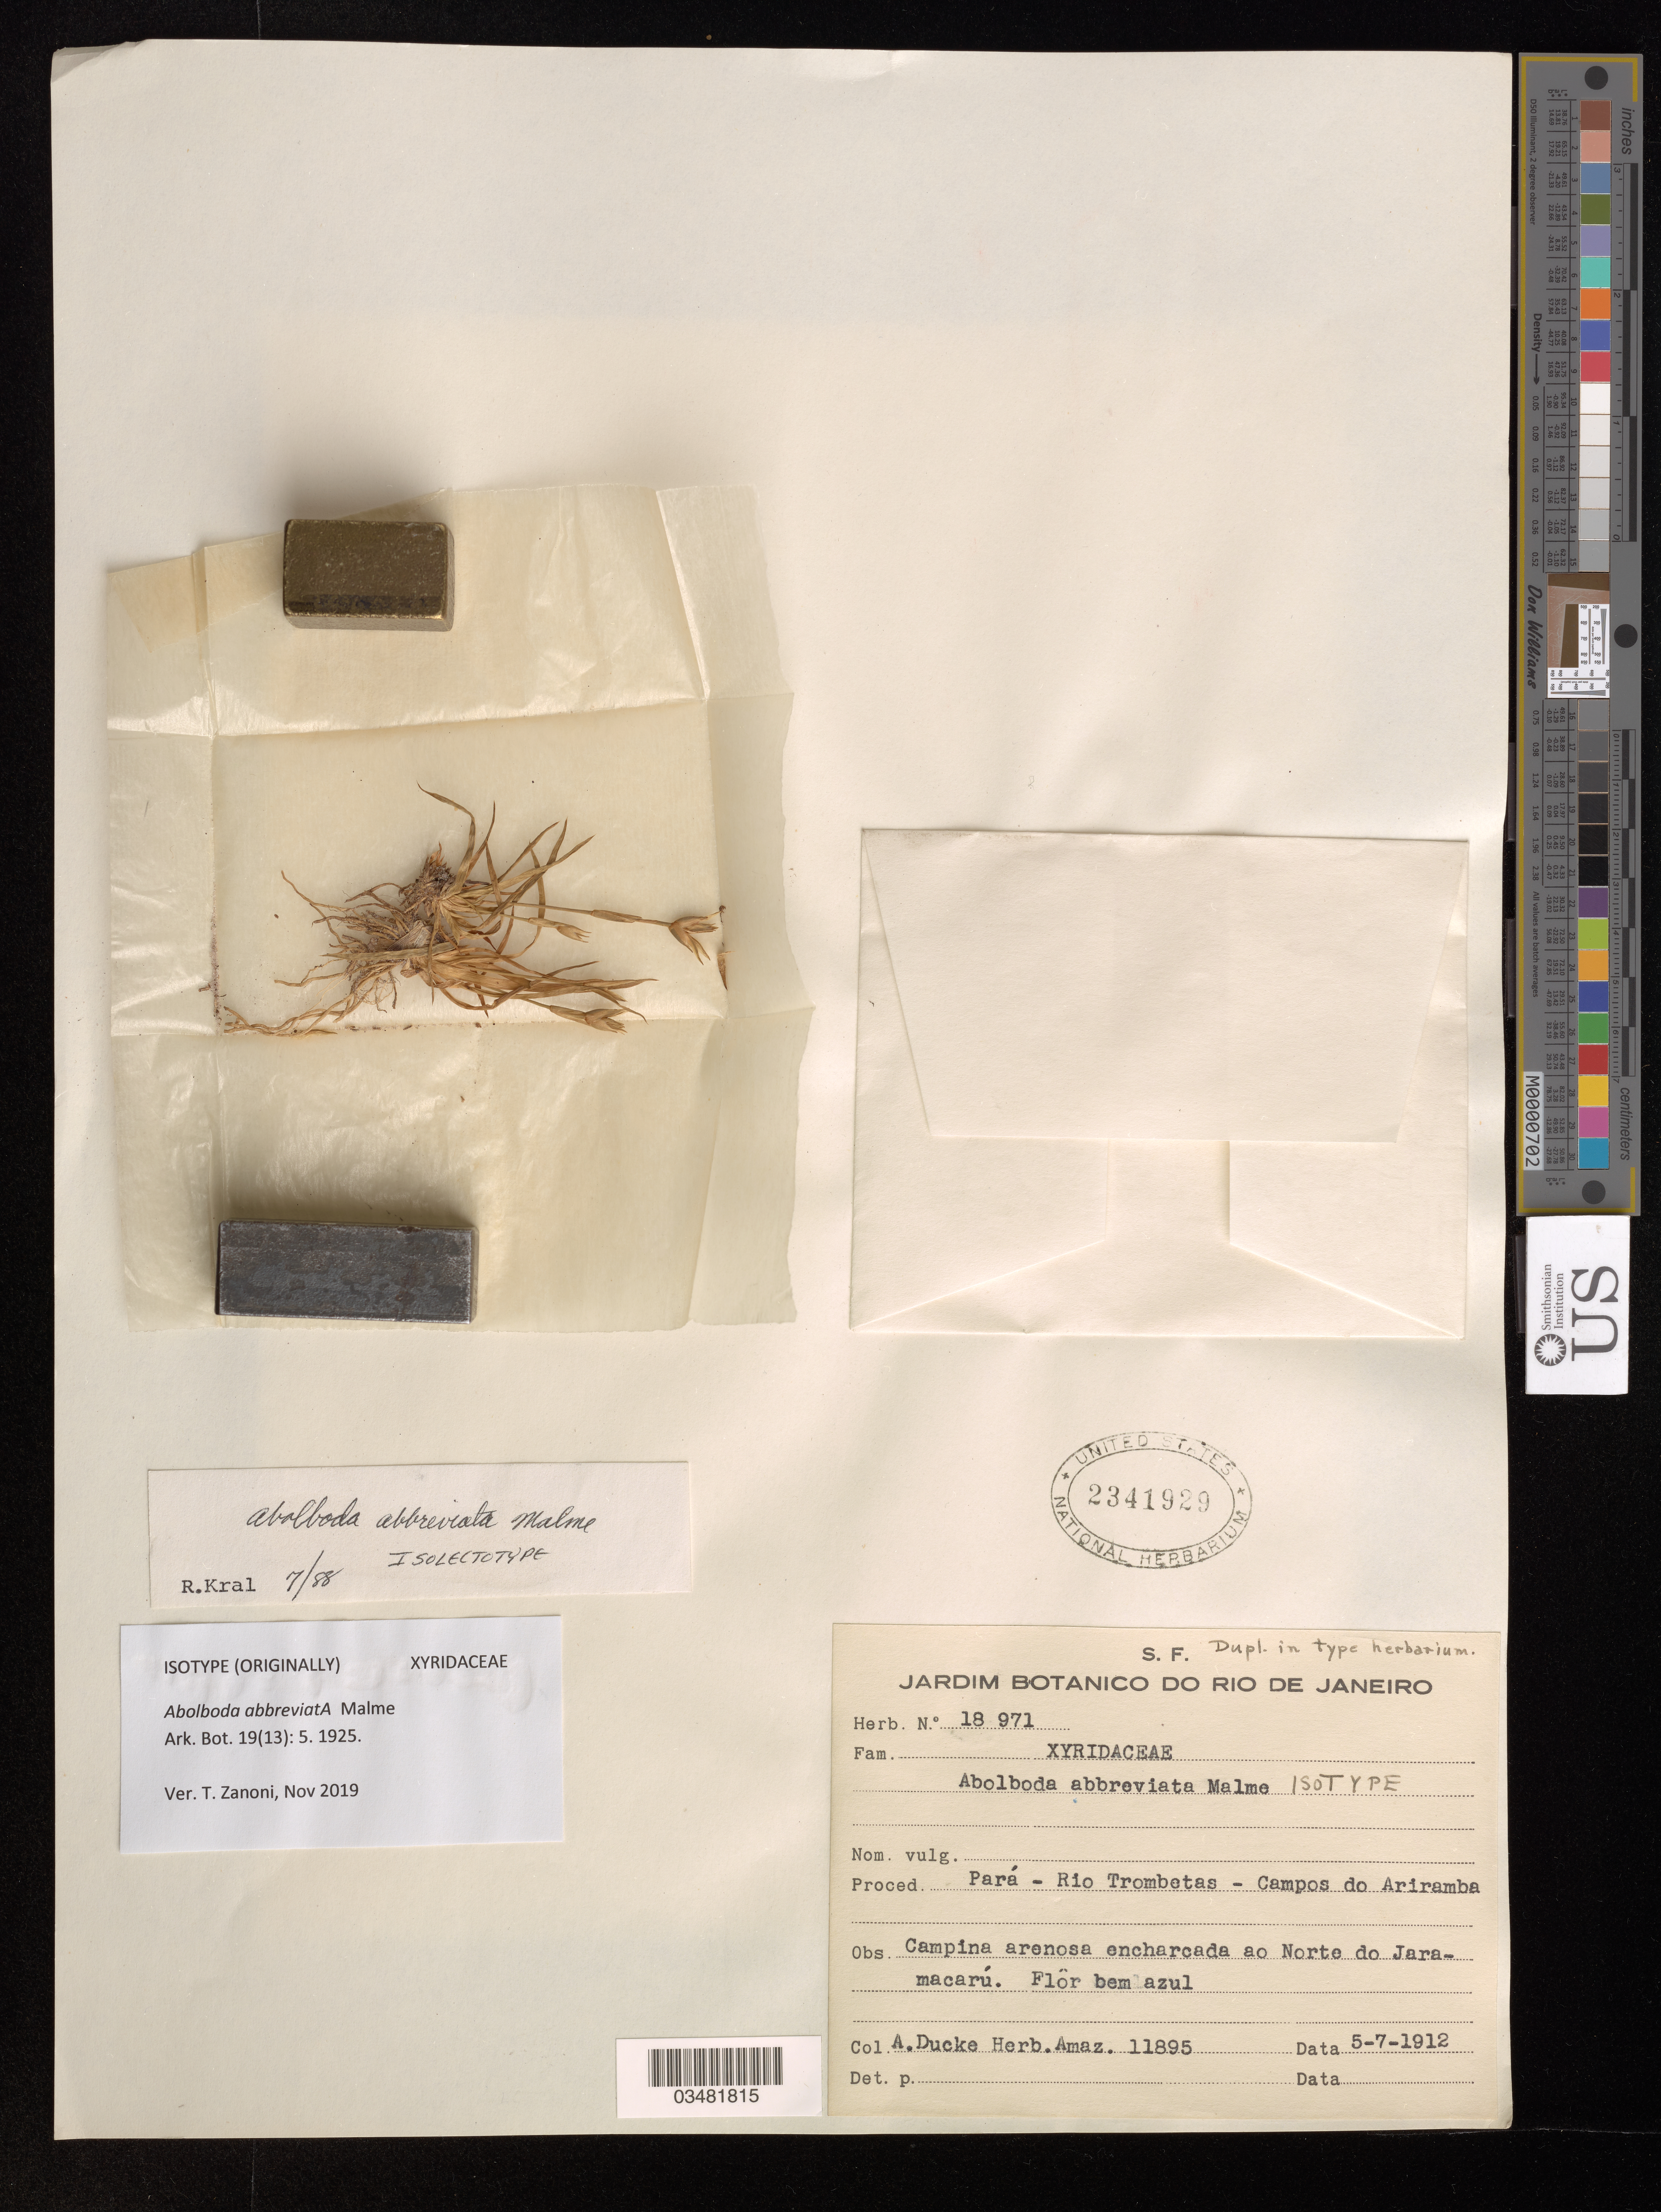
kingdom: Plantae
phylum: Tracheophyta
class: Liliopsida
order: Poales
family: Xyridaceae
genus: Abolboda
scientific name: Abolboda abbreviata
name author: Malme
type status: Isotype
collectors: A. Ducke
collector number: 11895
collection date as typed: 5-7-1912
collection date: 1912-05-07 or 1912-07-05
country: Brazil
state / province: Pará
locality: Rio Trombetas - Campos de Ariraimba. Campina arenosa encharcada ao Northe do Jaramacaru.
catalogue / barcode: US 2341929